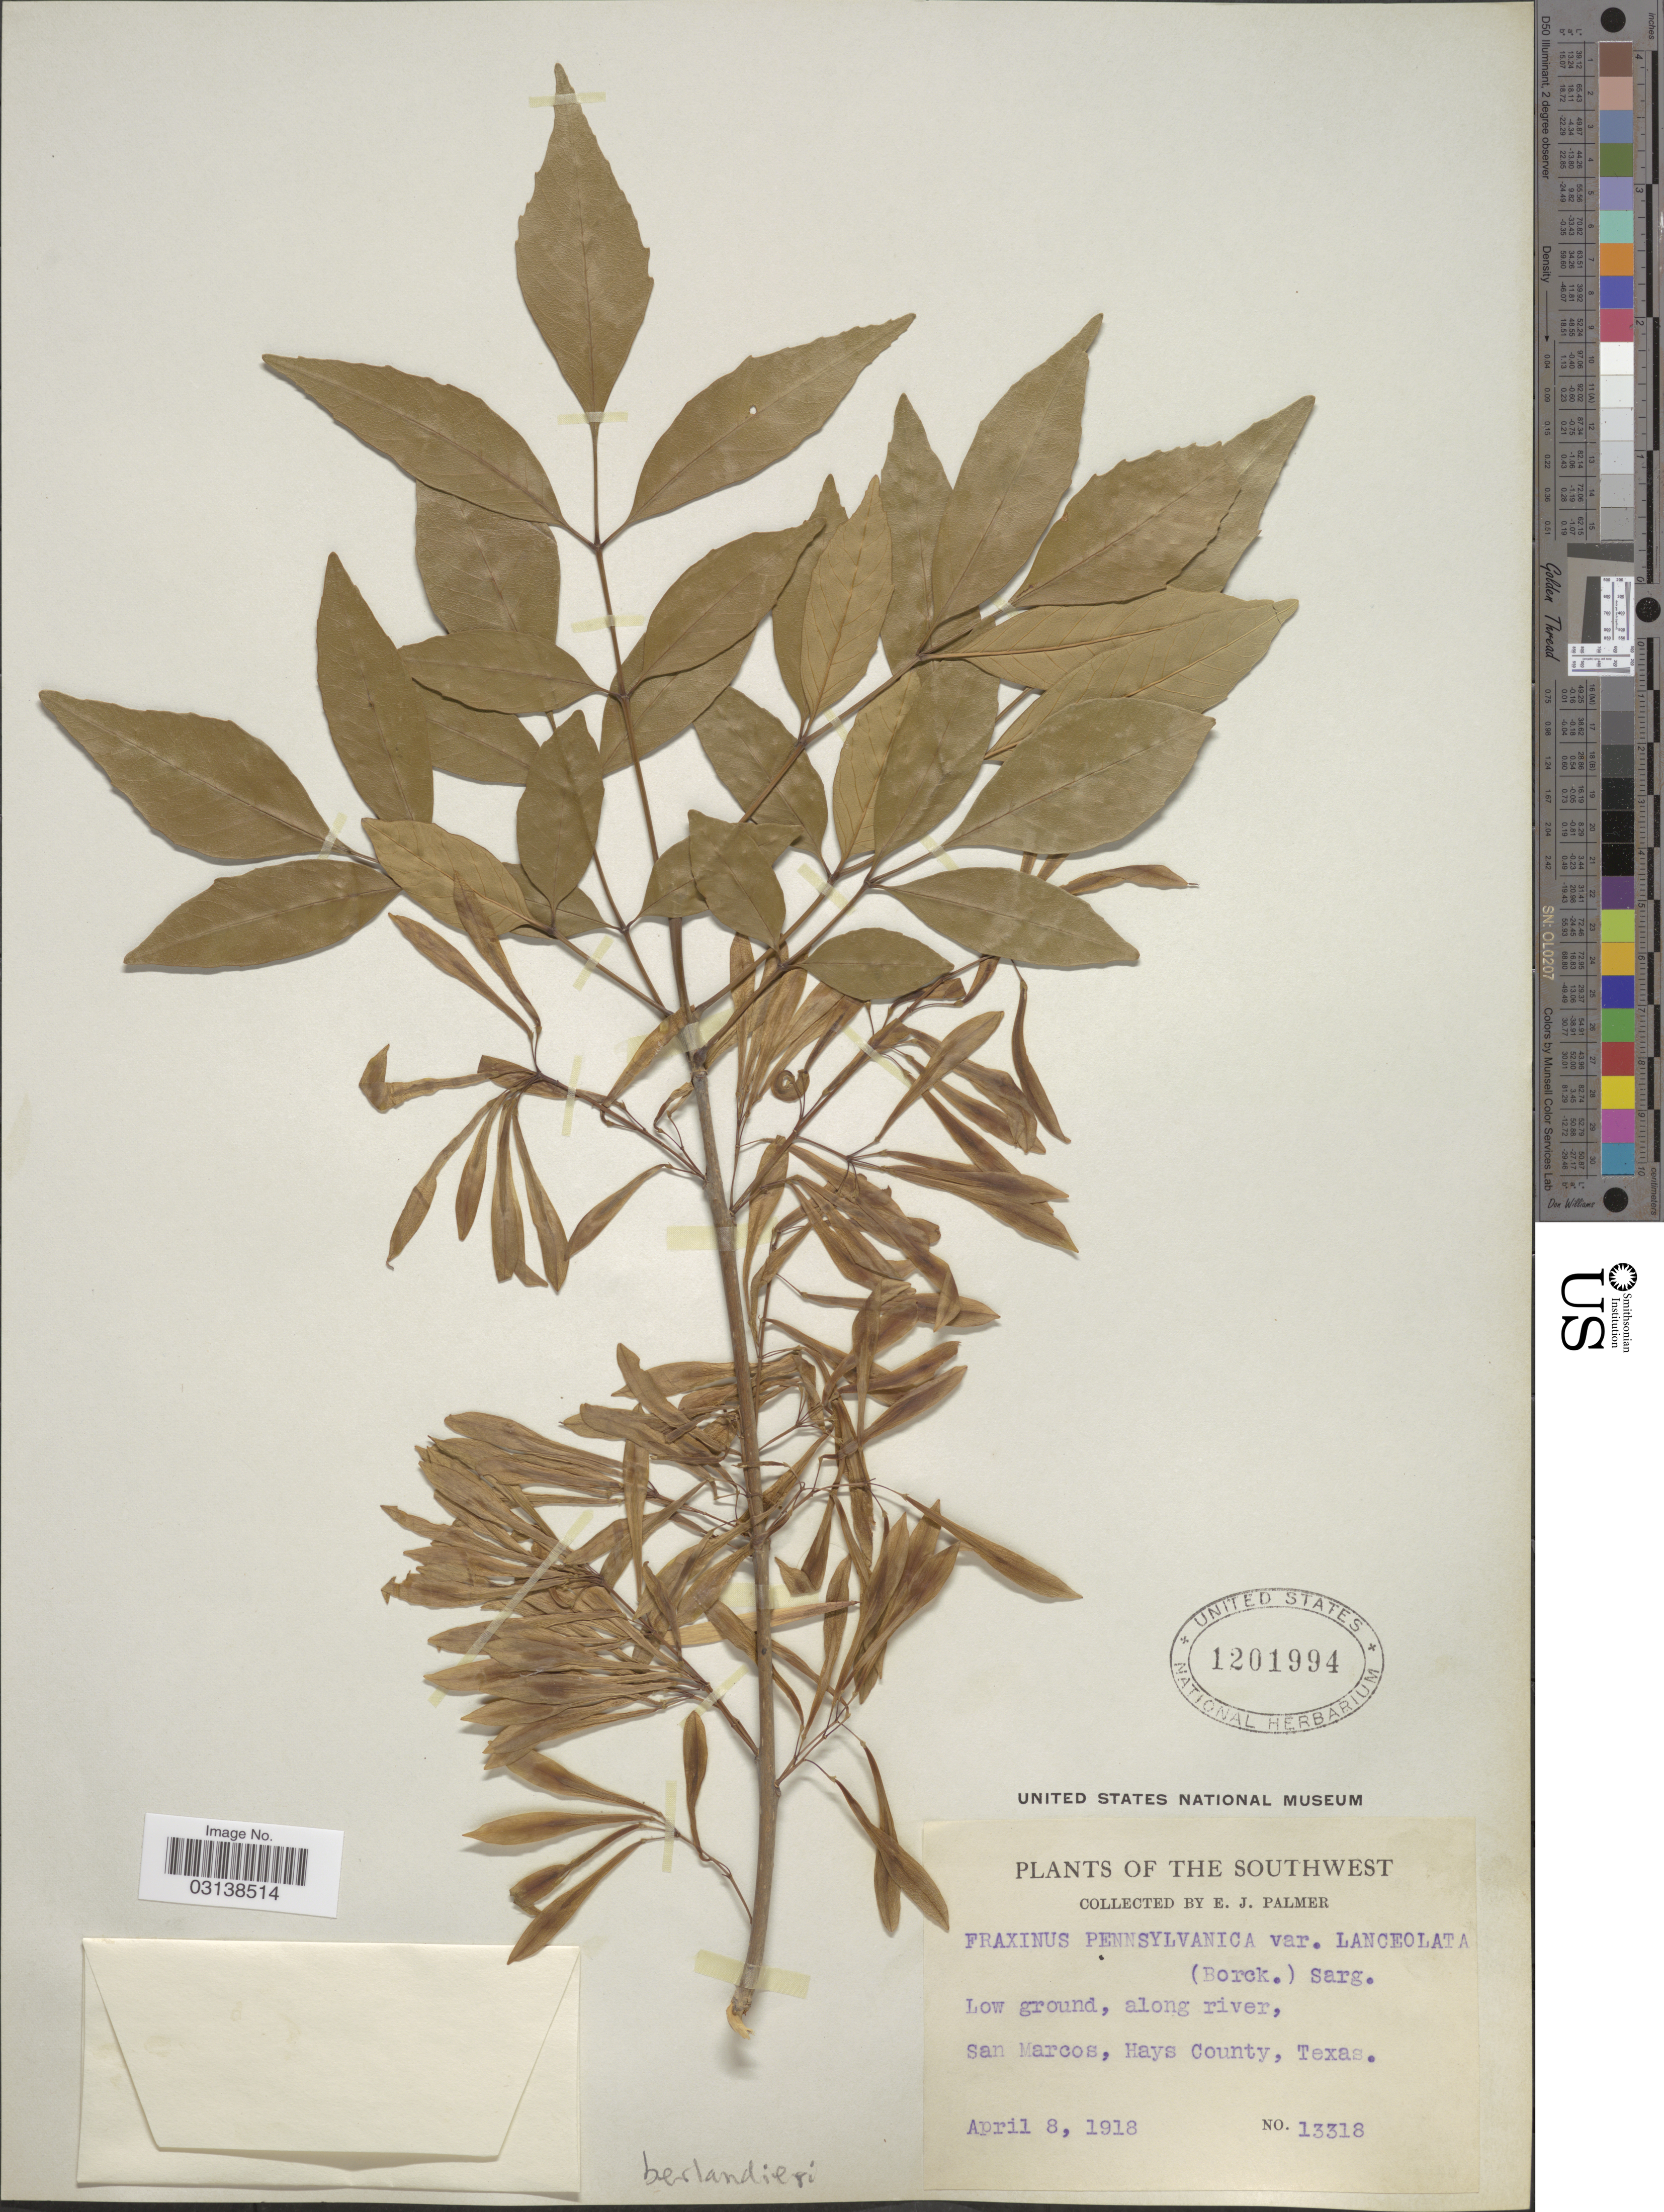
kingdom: Plantae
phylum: Tracheophyta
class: Magnoliopsida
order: Lamiales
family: Oleaceae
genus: Fraxinus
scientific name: Fraxinus berlandieriana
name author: A. DC.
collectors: E. J. Palmer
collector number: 13318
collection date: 1918-04-08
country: United States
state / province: Texas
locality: The Southwest, Low ground, along river, San Marcos, Hays County.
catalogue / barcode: US 1201994